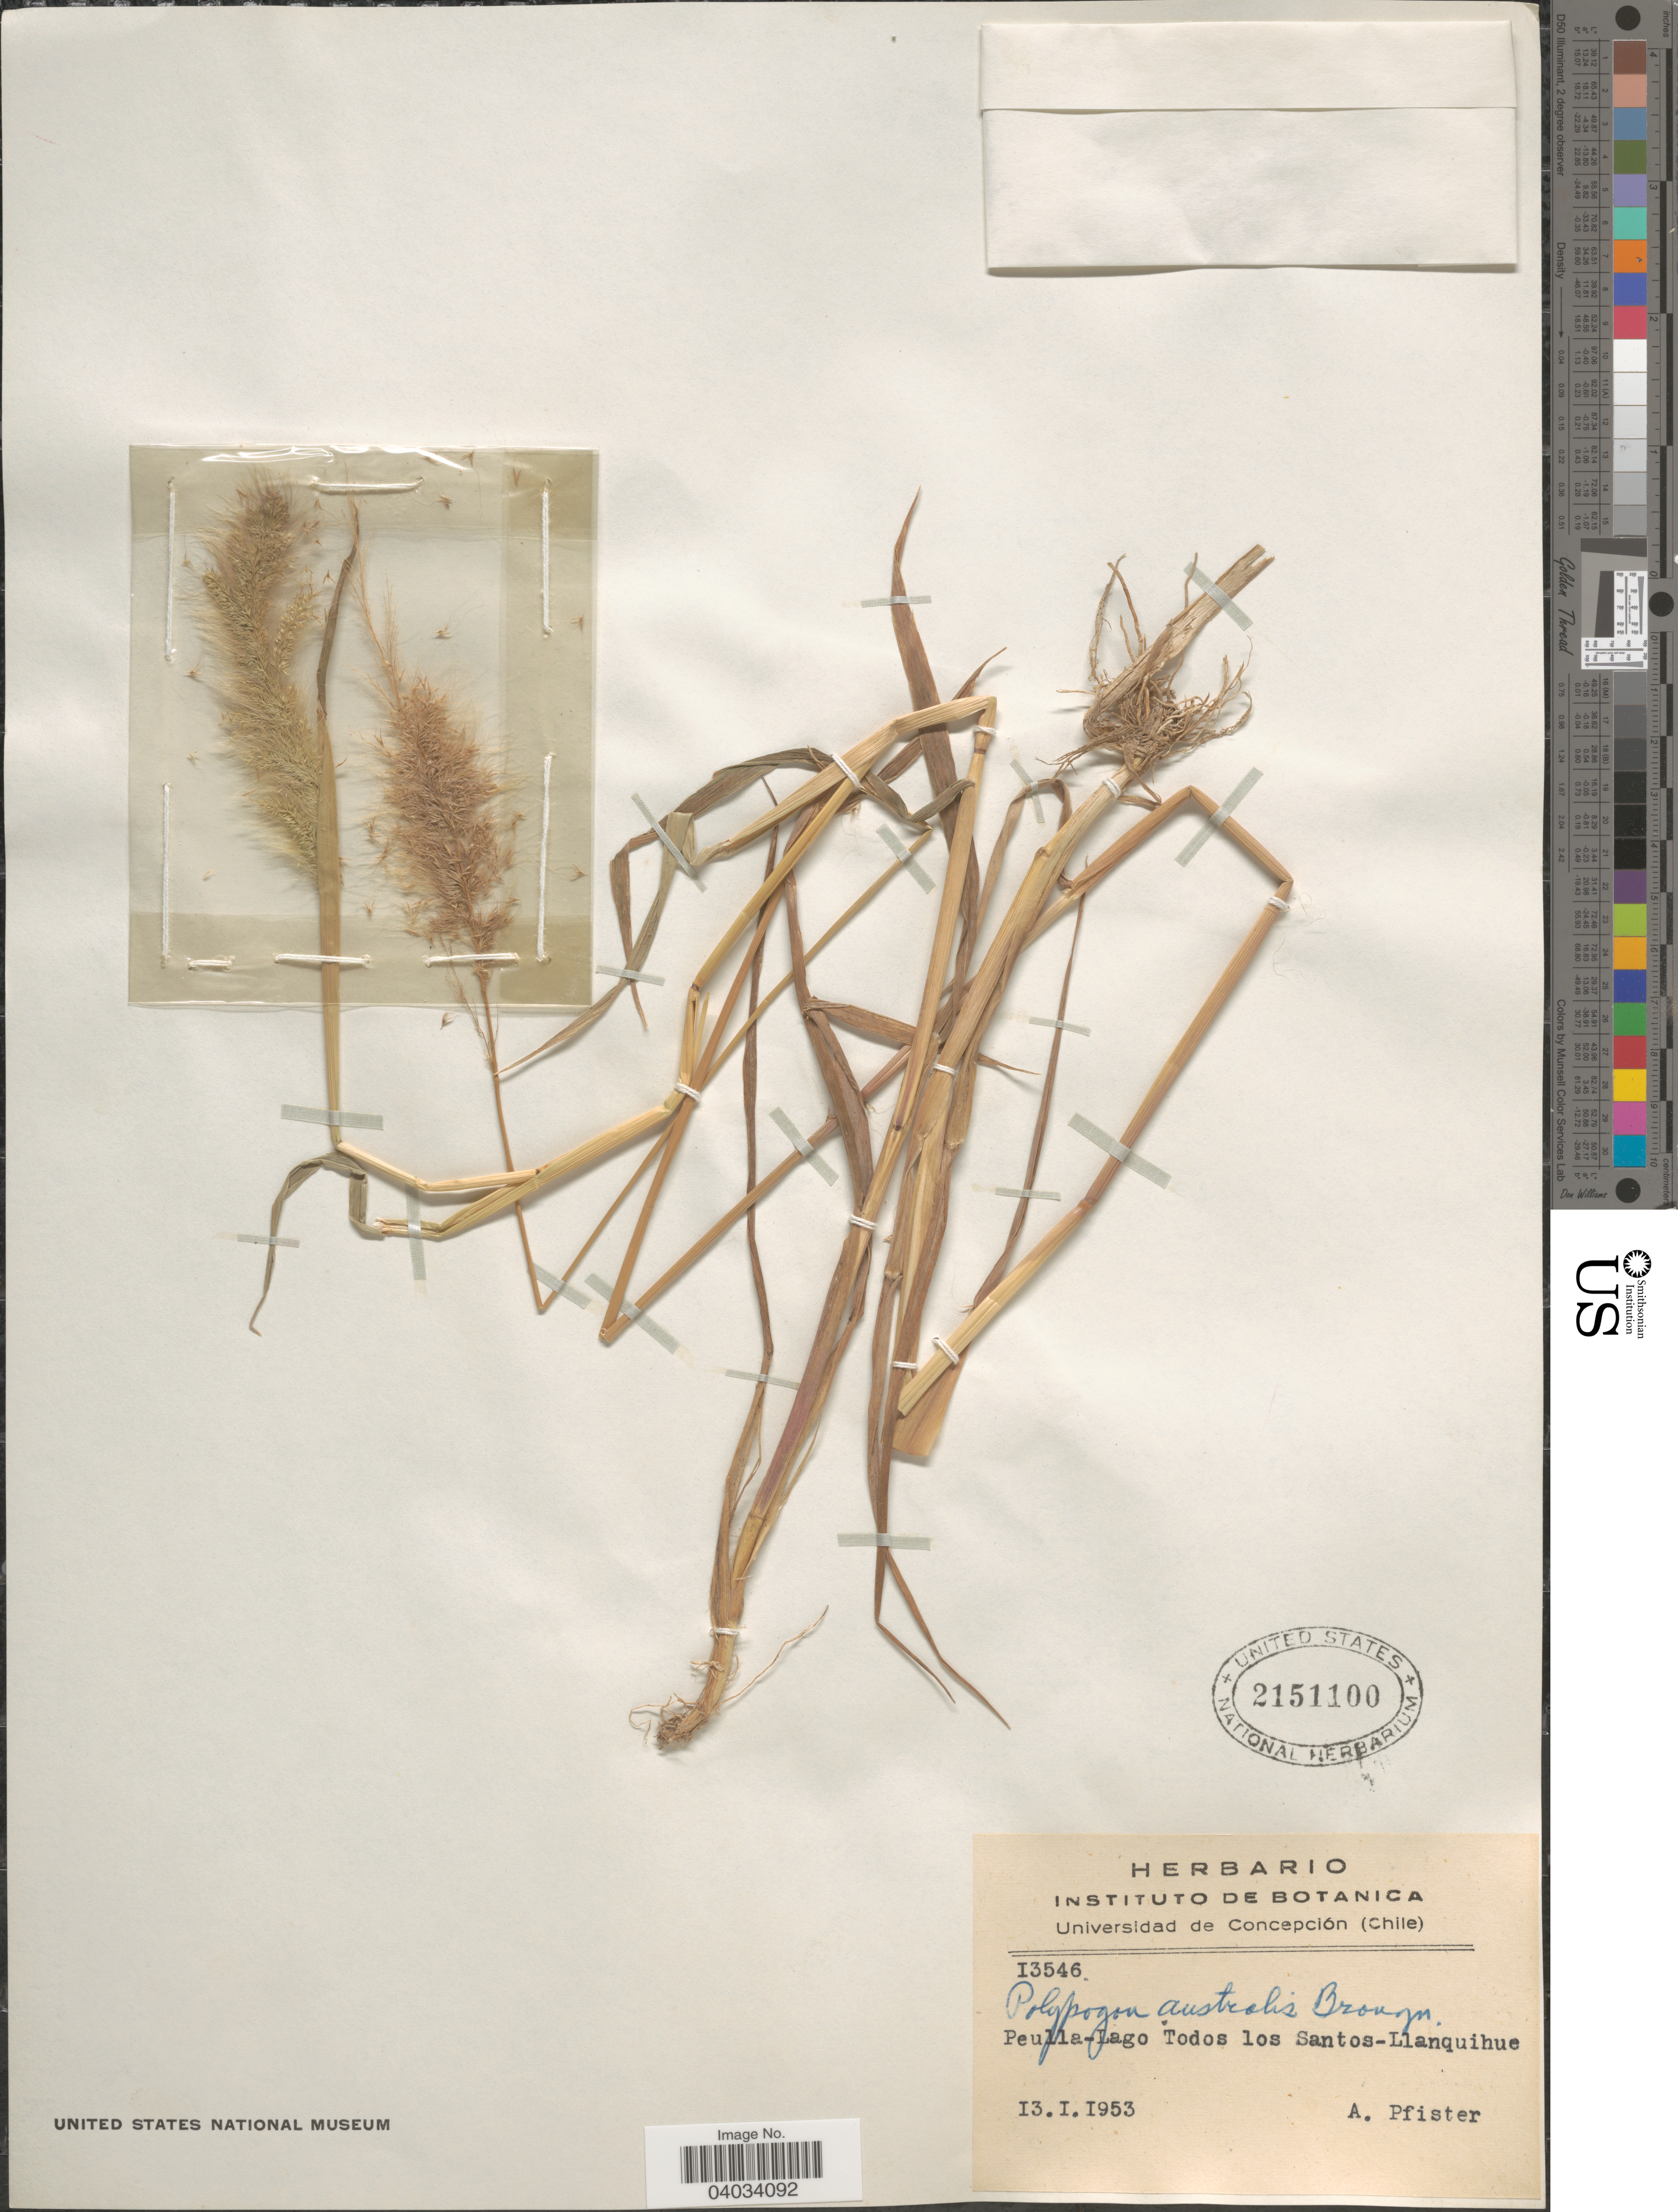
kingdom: Plantae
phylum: Tracheophyta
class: Liliopsida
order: Poales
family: Poaceae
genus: Polypogon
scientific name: Polypogon australis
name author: Brongn.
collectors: A. Pfister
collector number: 13546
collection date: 1953-01-13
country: Chile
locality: Peulla - Lago Todos los Santos - Llanquihue.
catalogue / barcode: US 2151100